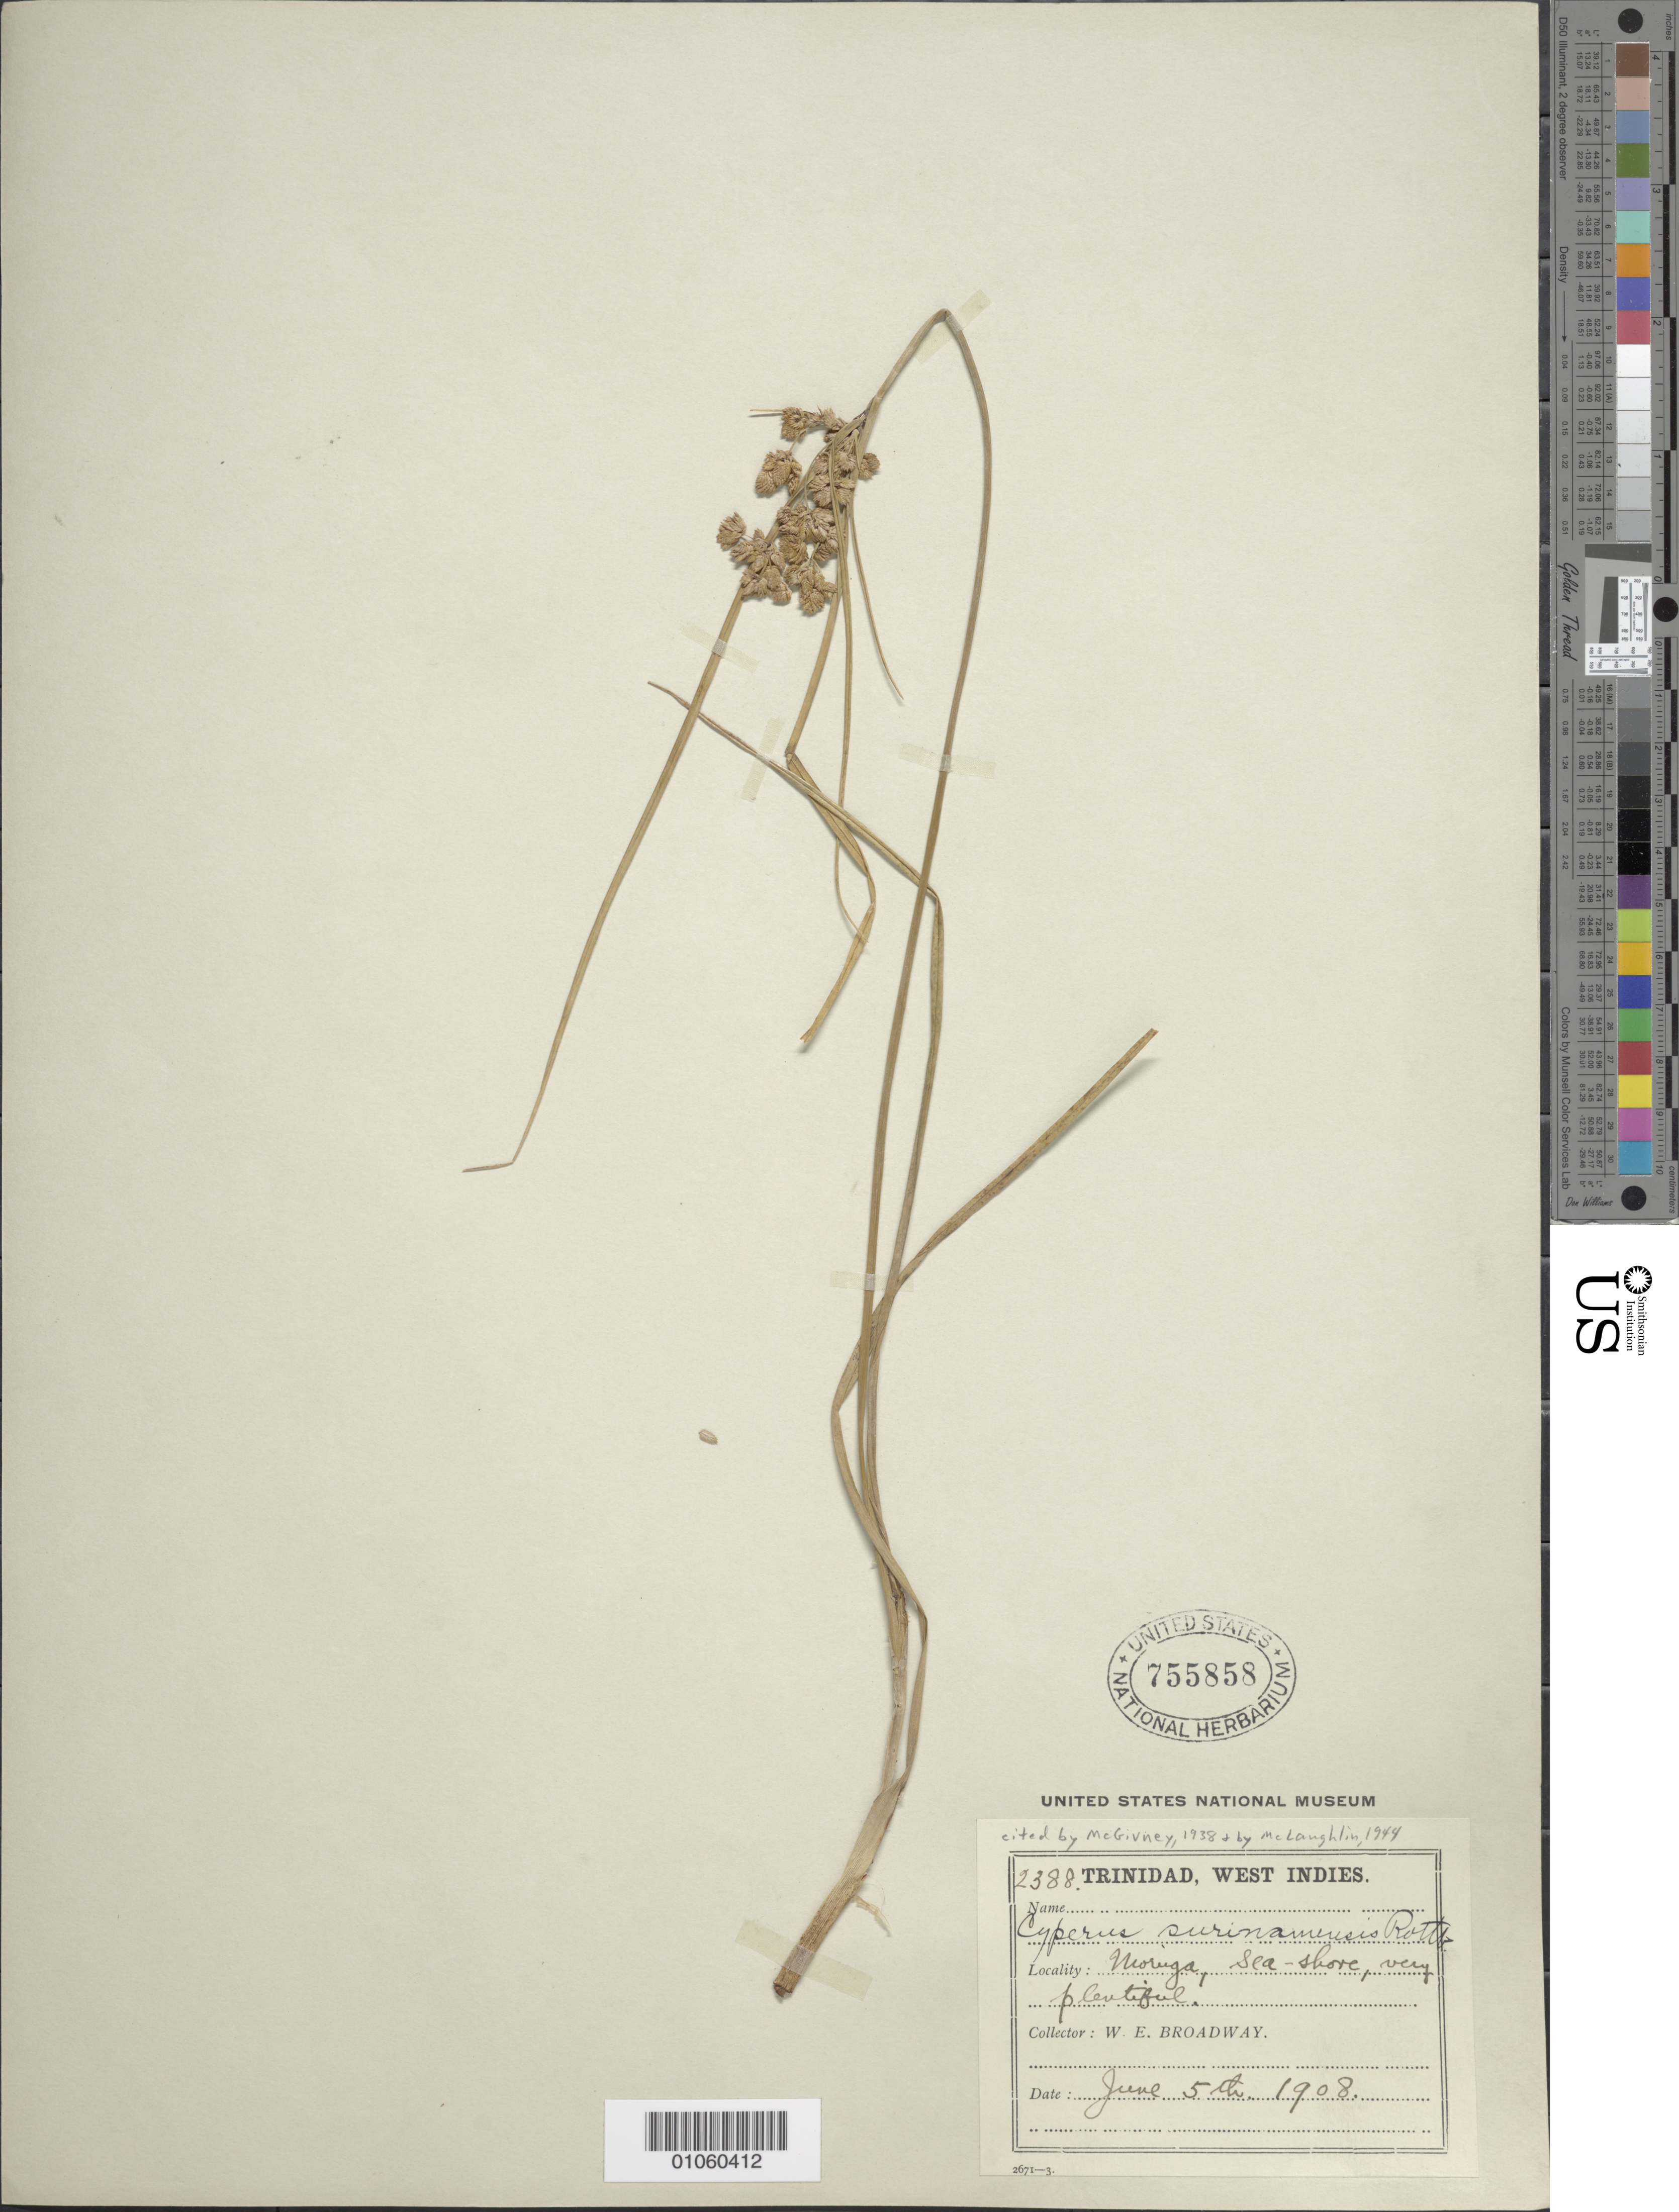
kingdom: Plantae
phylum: Tracheophyta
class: Liliopsida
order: Poales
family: Cyperaceae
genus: Cyperus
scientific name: Cyperus surinamensis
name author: Rottb.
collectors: W. E. Broadway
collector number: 2388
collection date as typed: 05 Jun 1908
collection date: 1908-06-05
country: Trinidad and Tobago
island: Trinidad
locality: Moruga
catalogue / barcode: US 755858